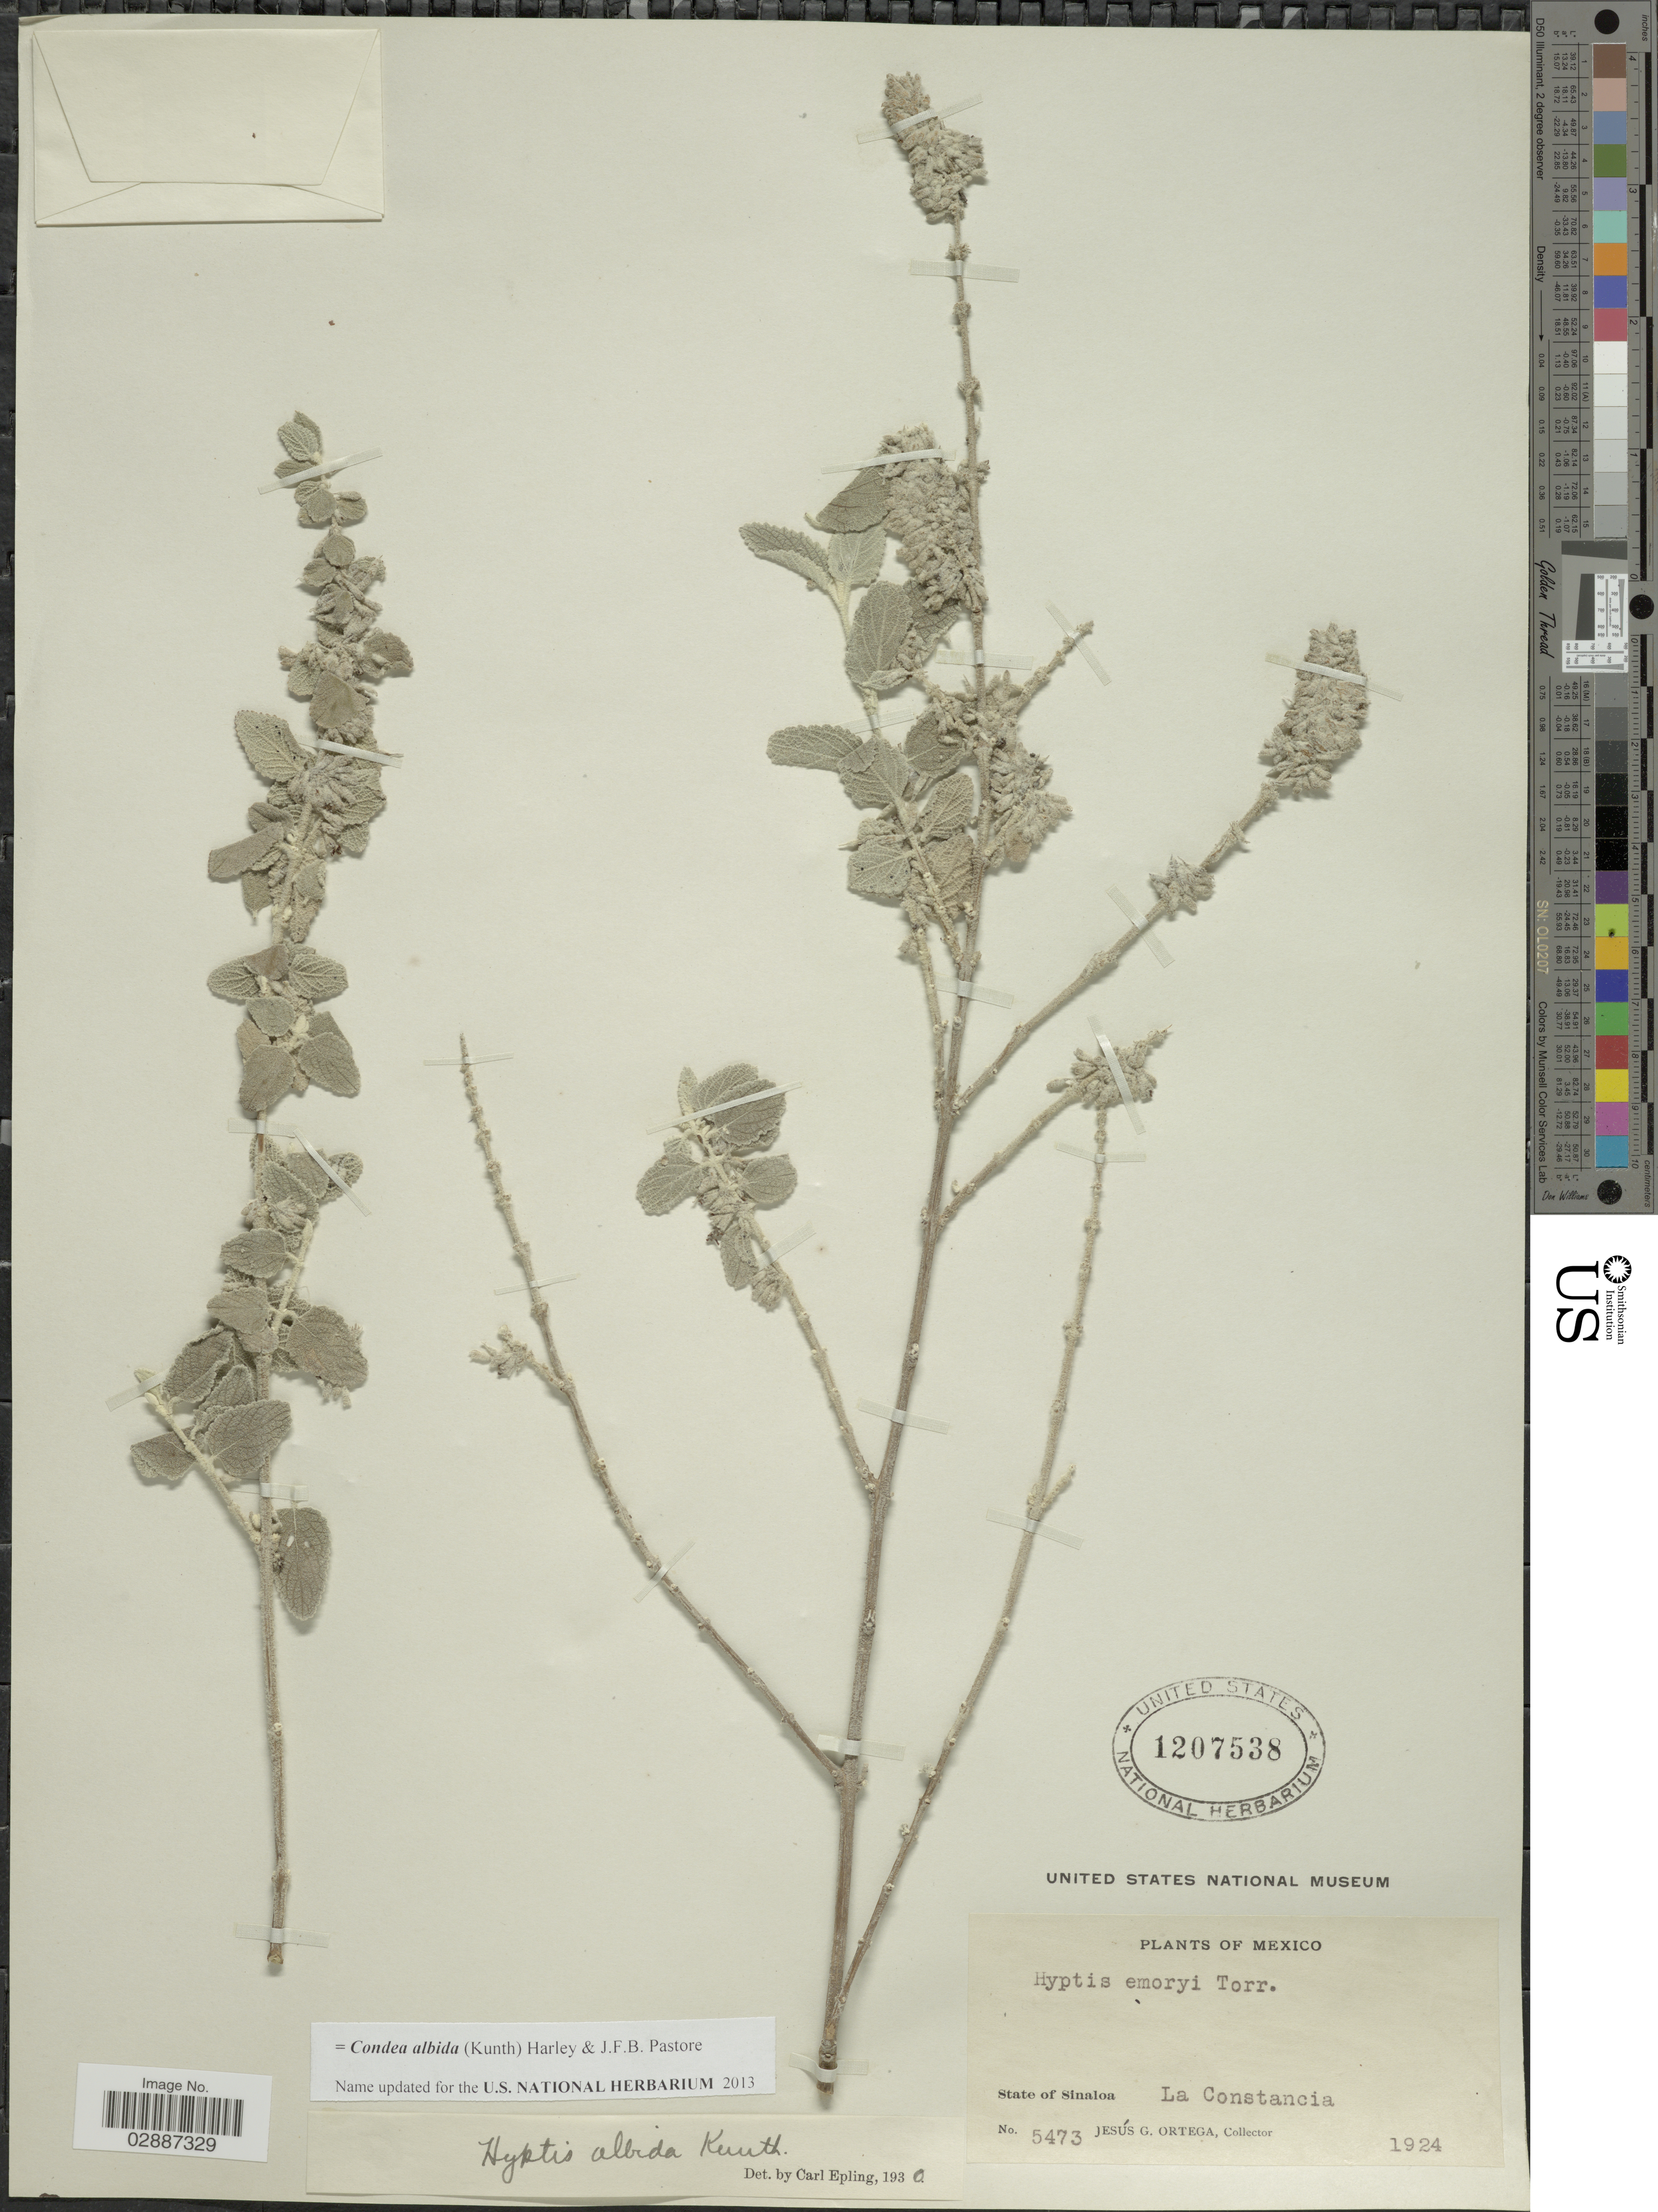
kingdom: Plantae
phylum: Tracheophyta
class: Magnoliopsida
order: Lamiales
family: Lamiaceae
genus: Condea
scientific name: Condea albida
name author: (Kunth) Harley & J.F.B. Pastore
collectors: J. Ortega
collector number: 5473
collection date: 1924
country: Mexico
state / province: Sinaloa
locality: La Constancia.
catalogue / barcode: US 1207538